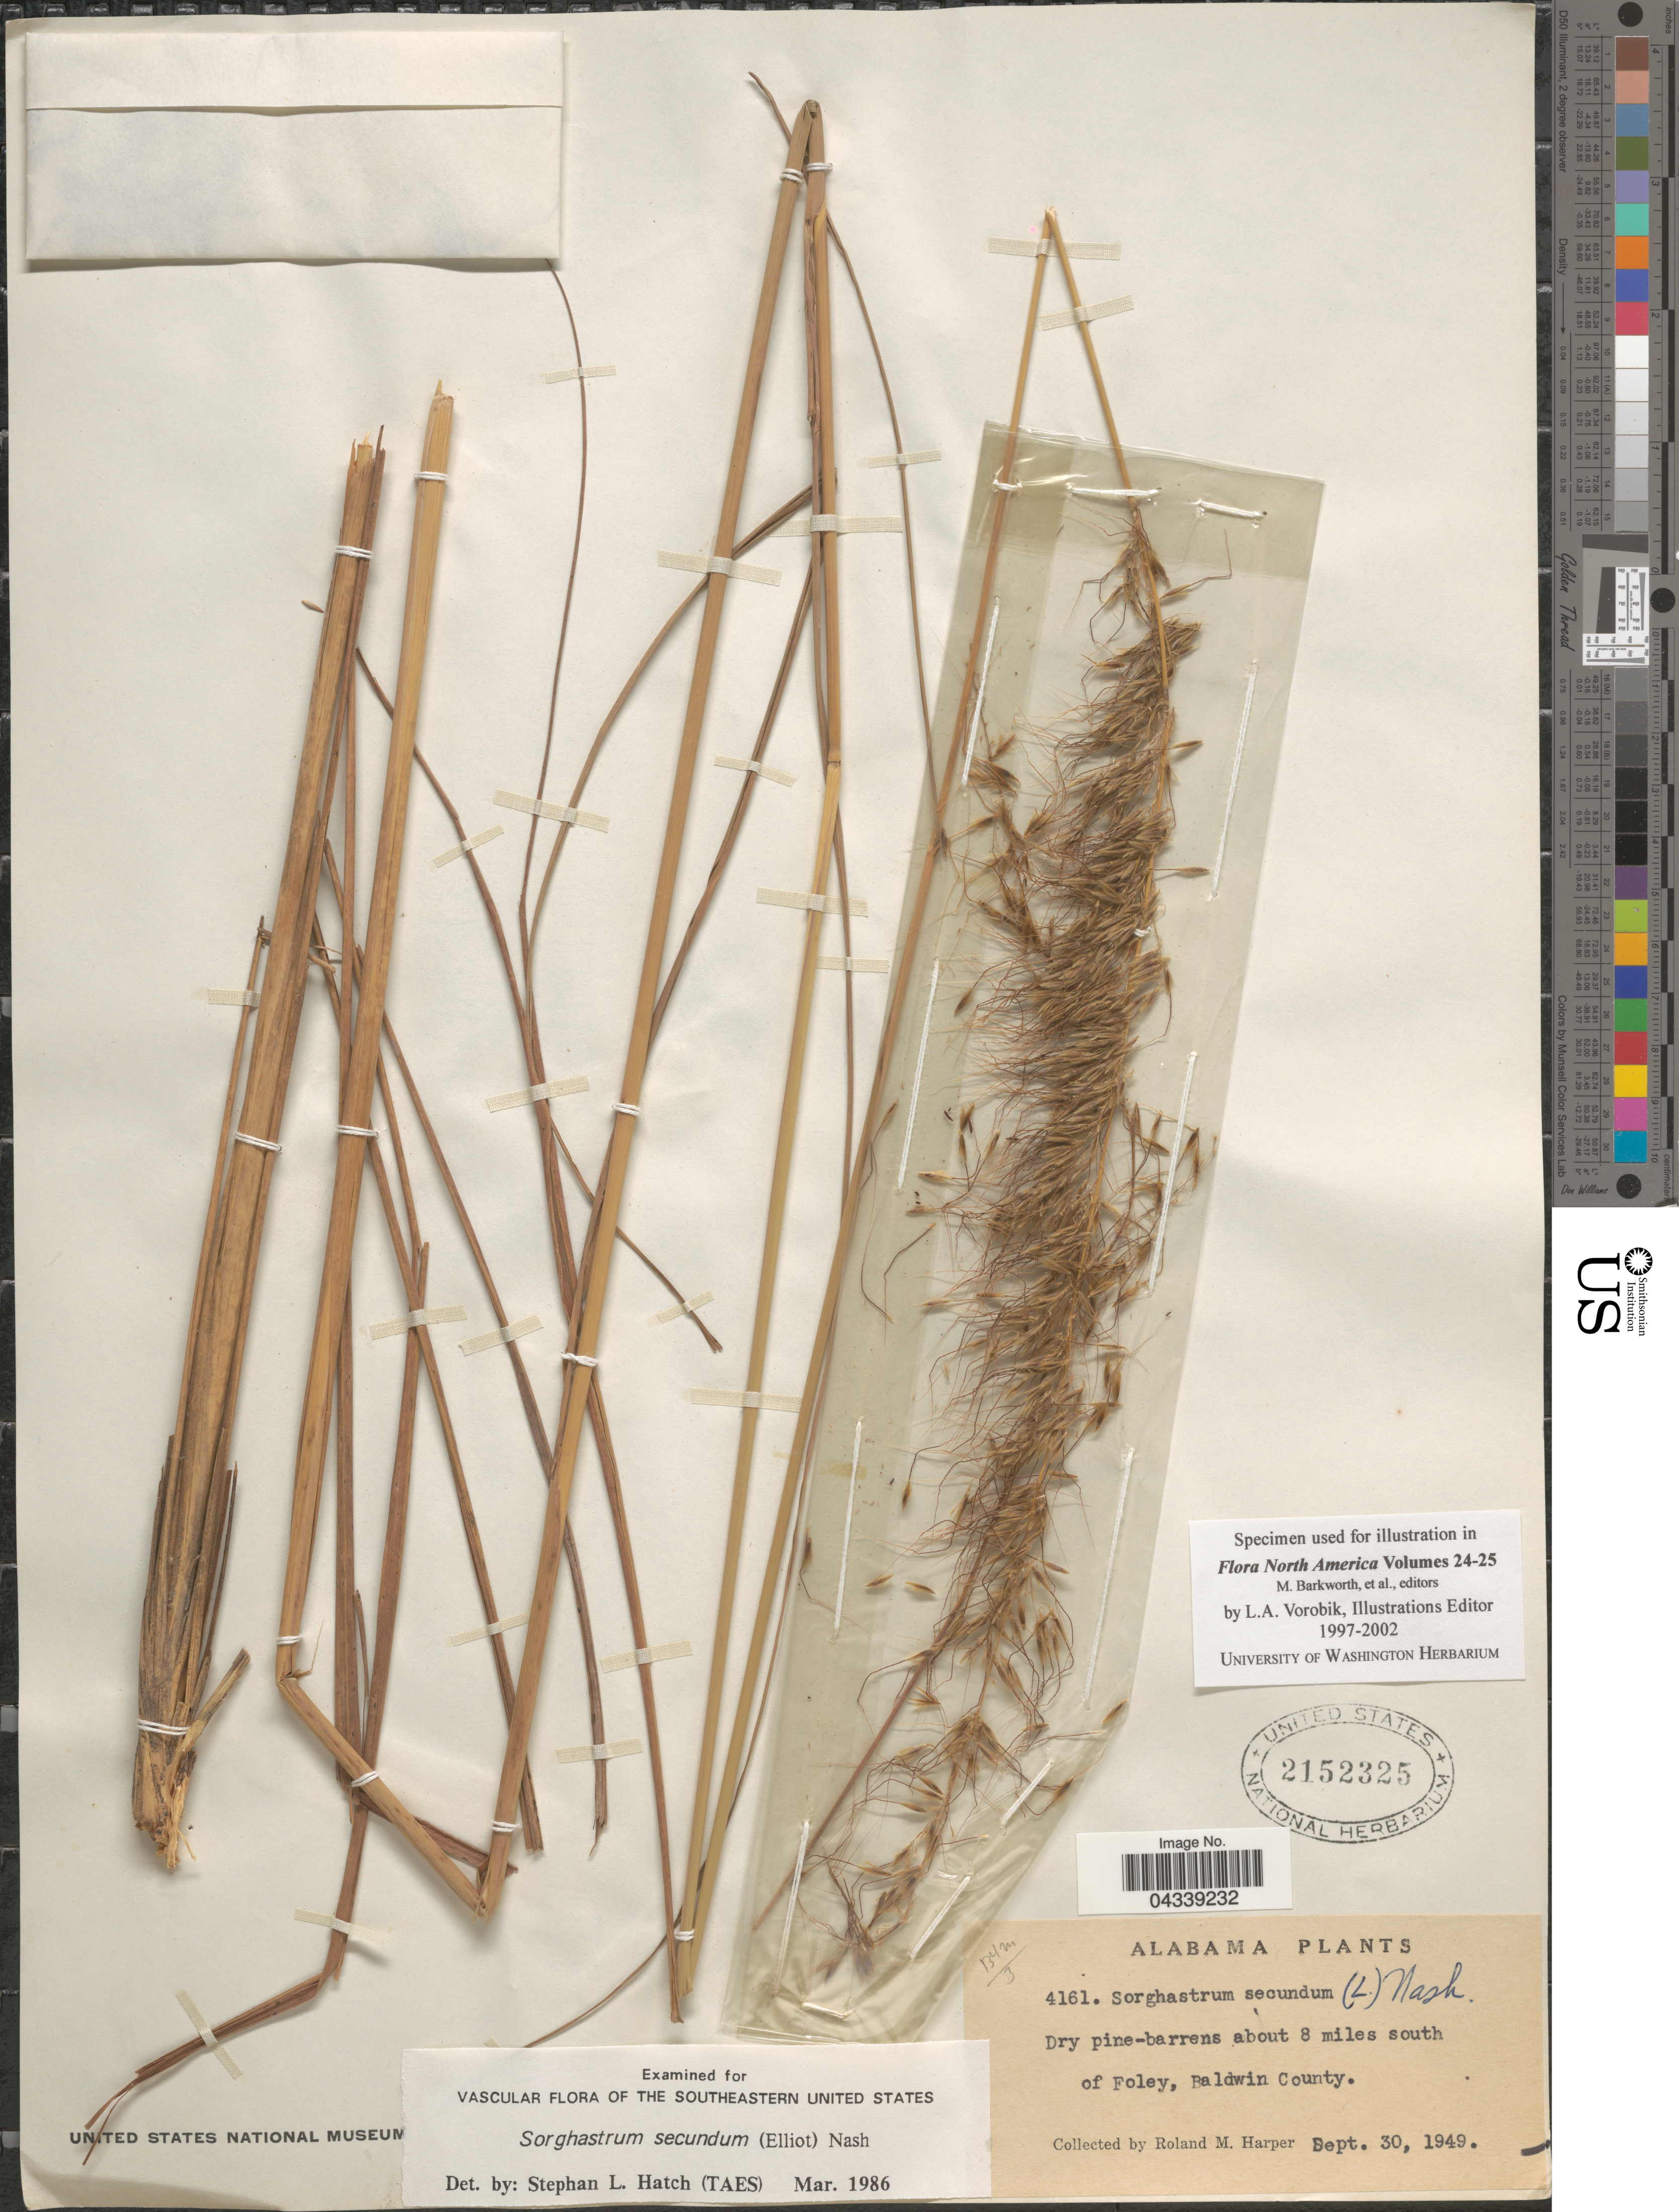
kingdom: Plantae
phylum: Tracheophyta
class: Liliopsida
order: Poales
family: Poaceae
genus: Sorghastrum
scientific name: Sorghastrum secundum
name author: (Elliott) Nash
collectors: R. M. Harper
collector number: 4161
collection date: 1949-09-30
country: United States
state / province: Alabama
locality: Dry pine-barrens about 8 miles south of Foley, Baldwin County.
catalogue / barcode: US 2152325